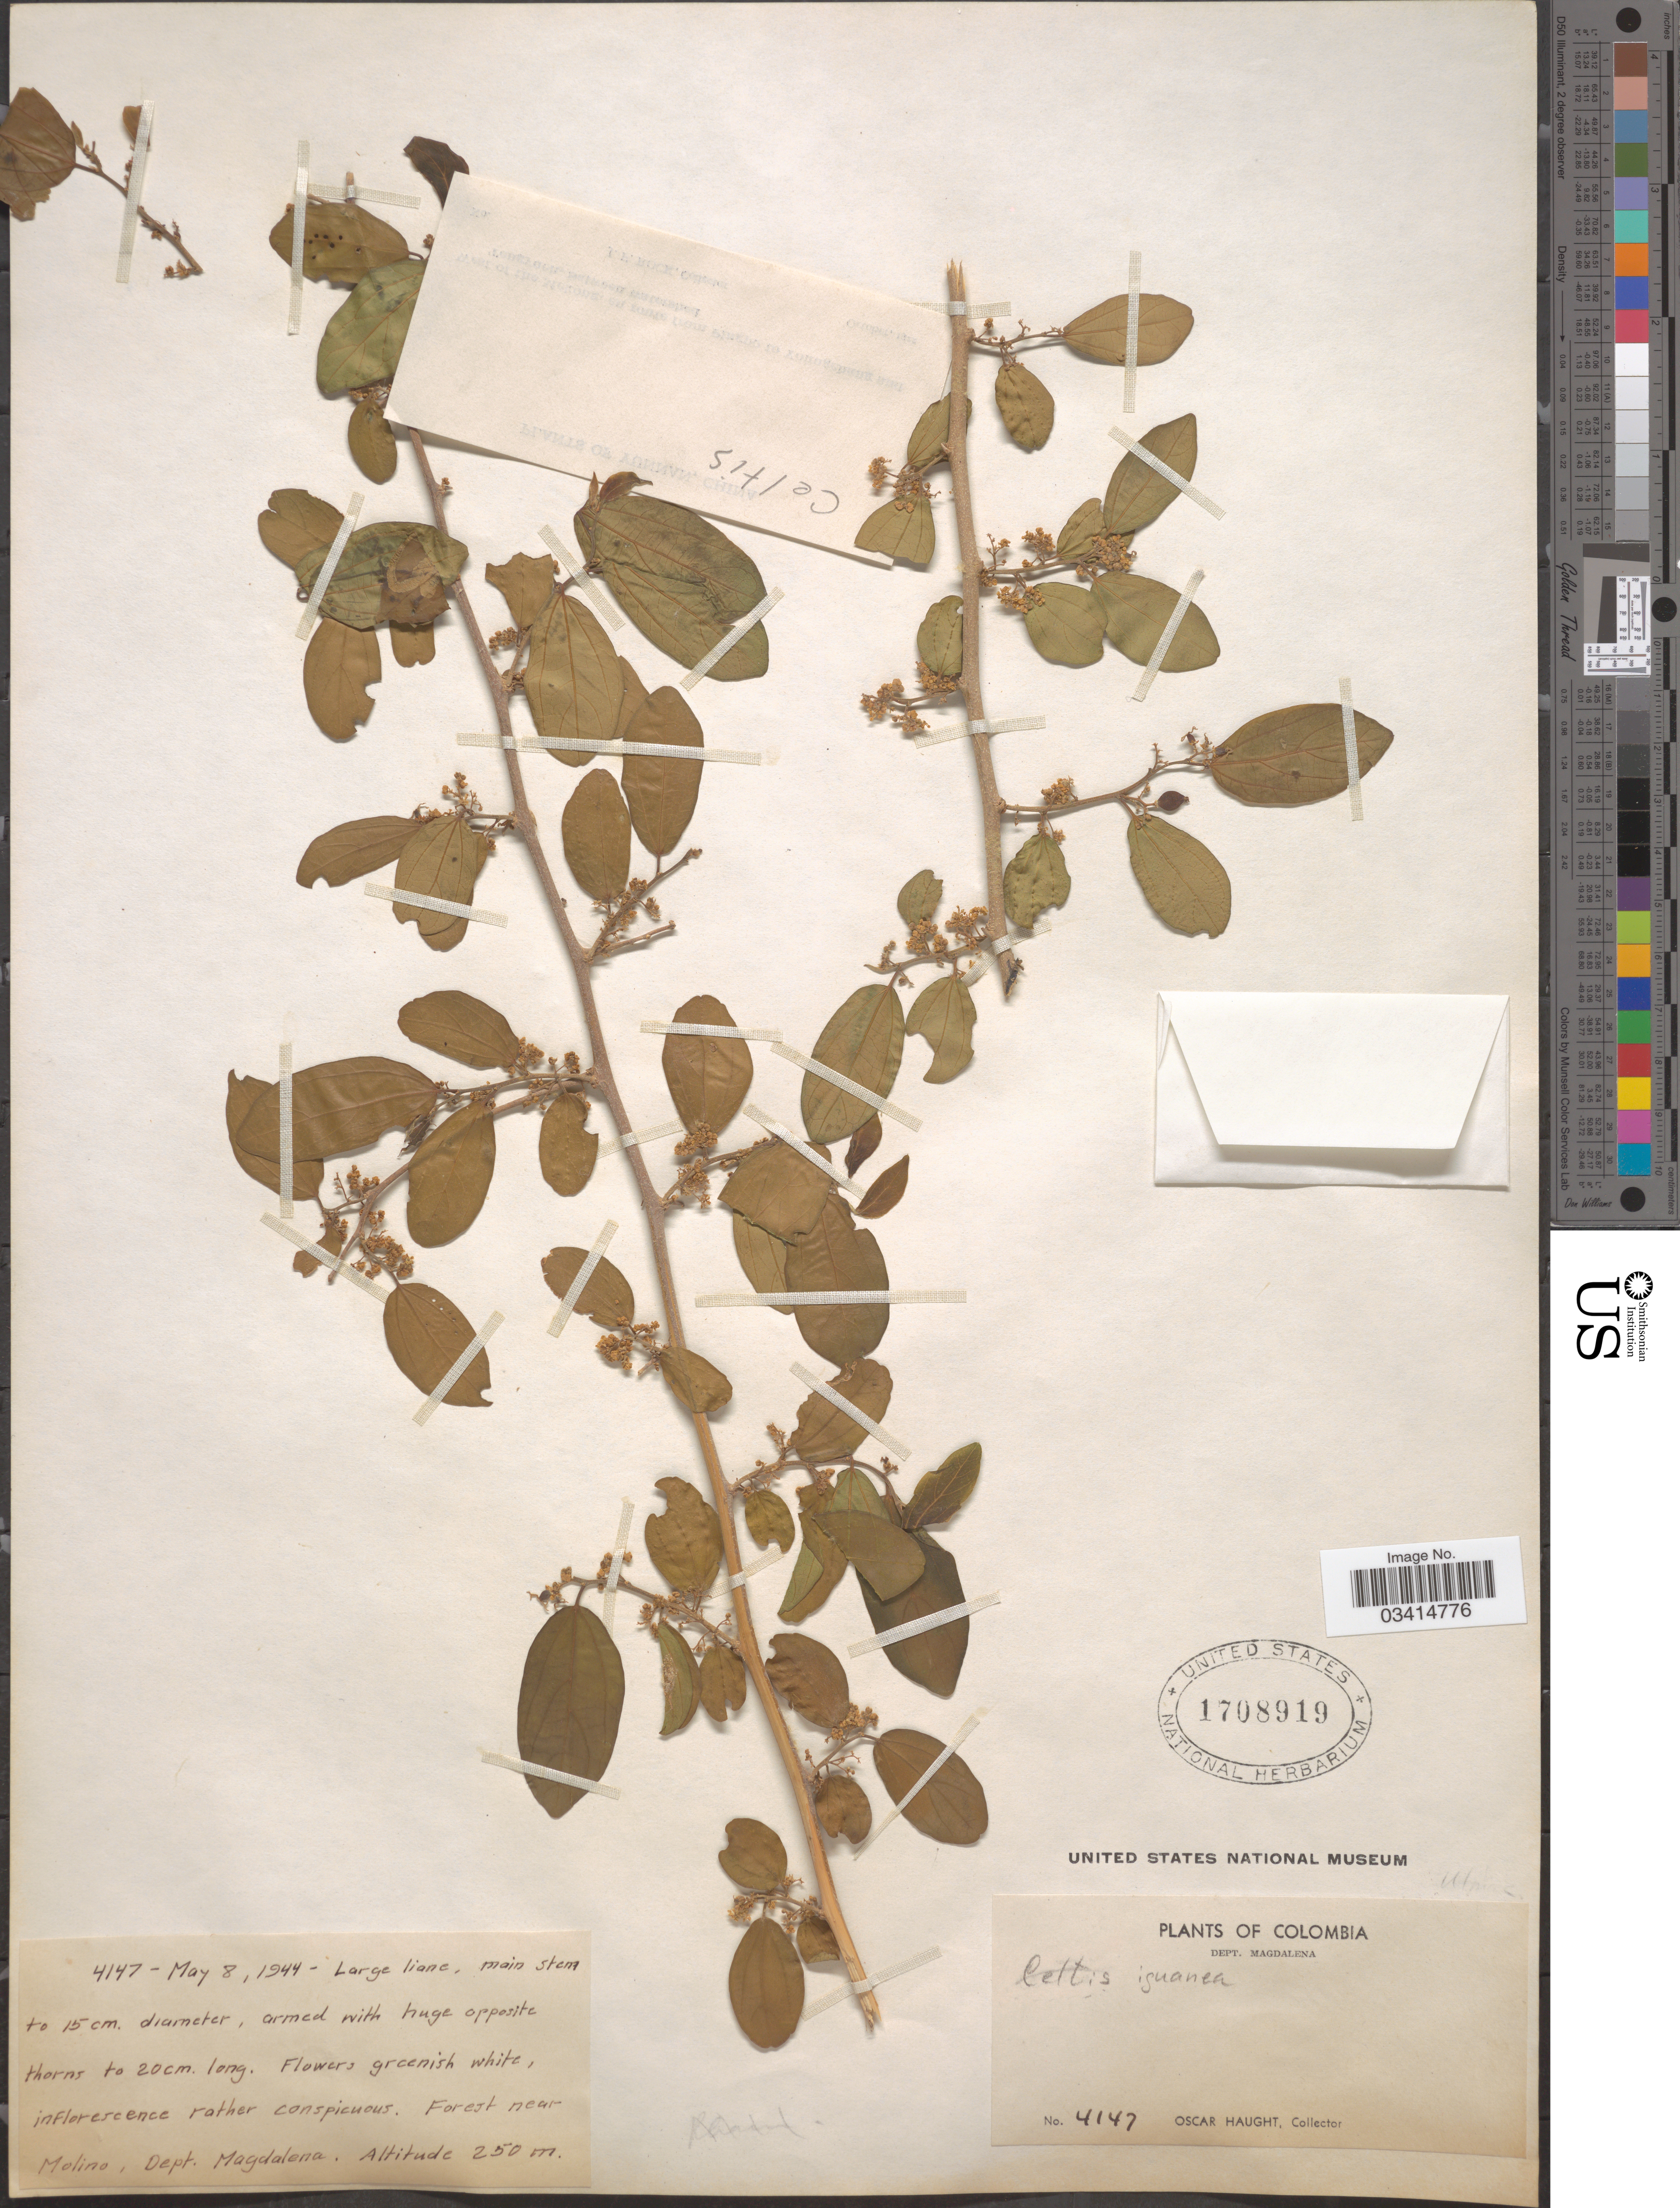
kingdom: Plantae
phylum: Tracheophyta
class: Magnoliopsida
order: Rosales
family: Cannabaceae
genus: Celtis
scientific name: Celtis iguanaea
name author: (Jacq.) Sarg.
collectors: O. Haught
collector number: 4147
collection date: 1944-05-08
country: Colombia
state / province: Magdalena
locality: Forest near Molina, Dept. Magdalena.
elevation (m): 250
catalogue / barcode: US 1708919